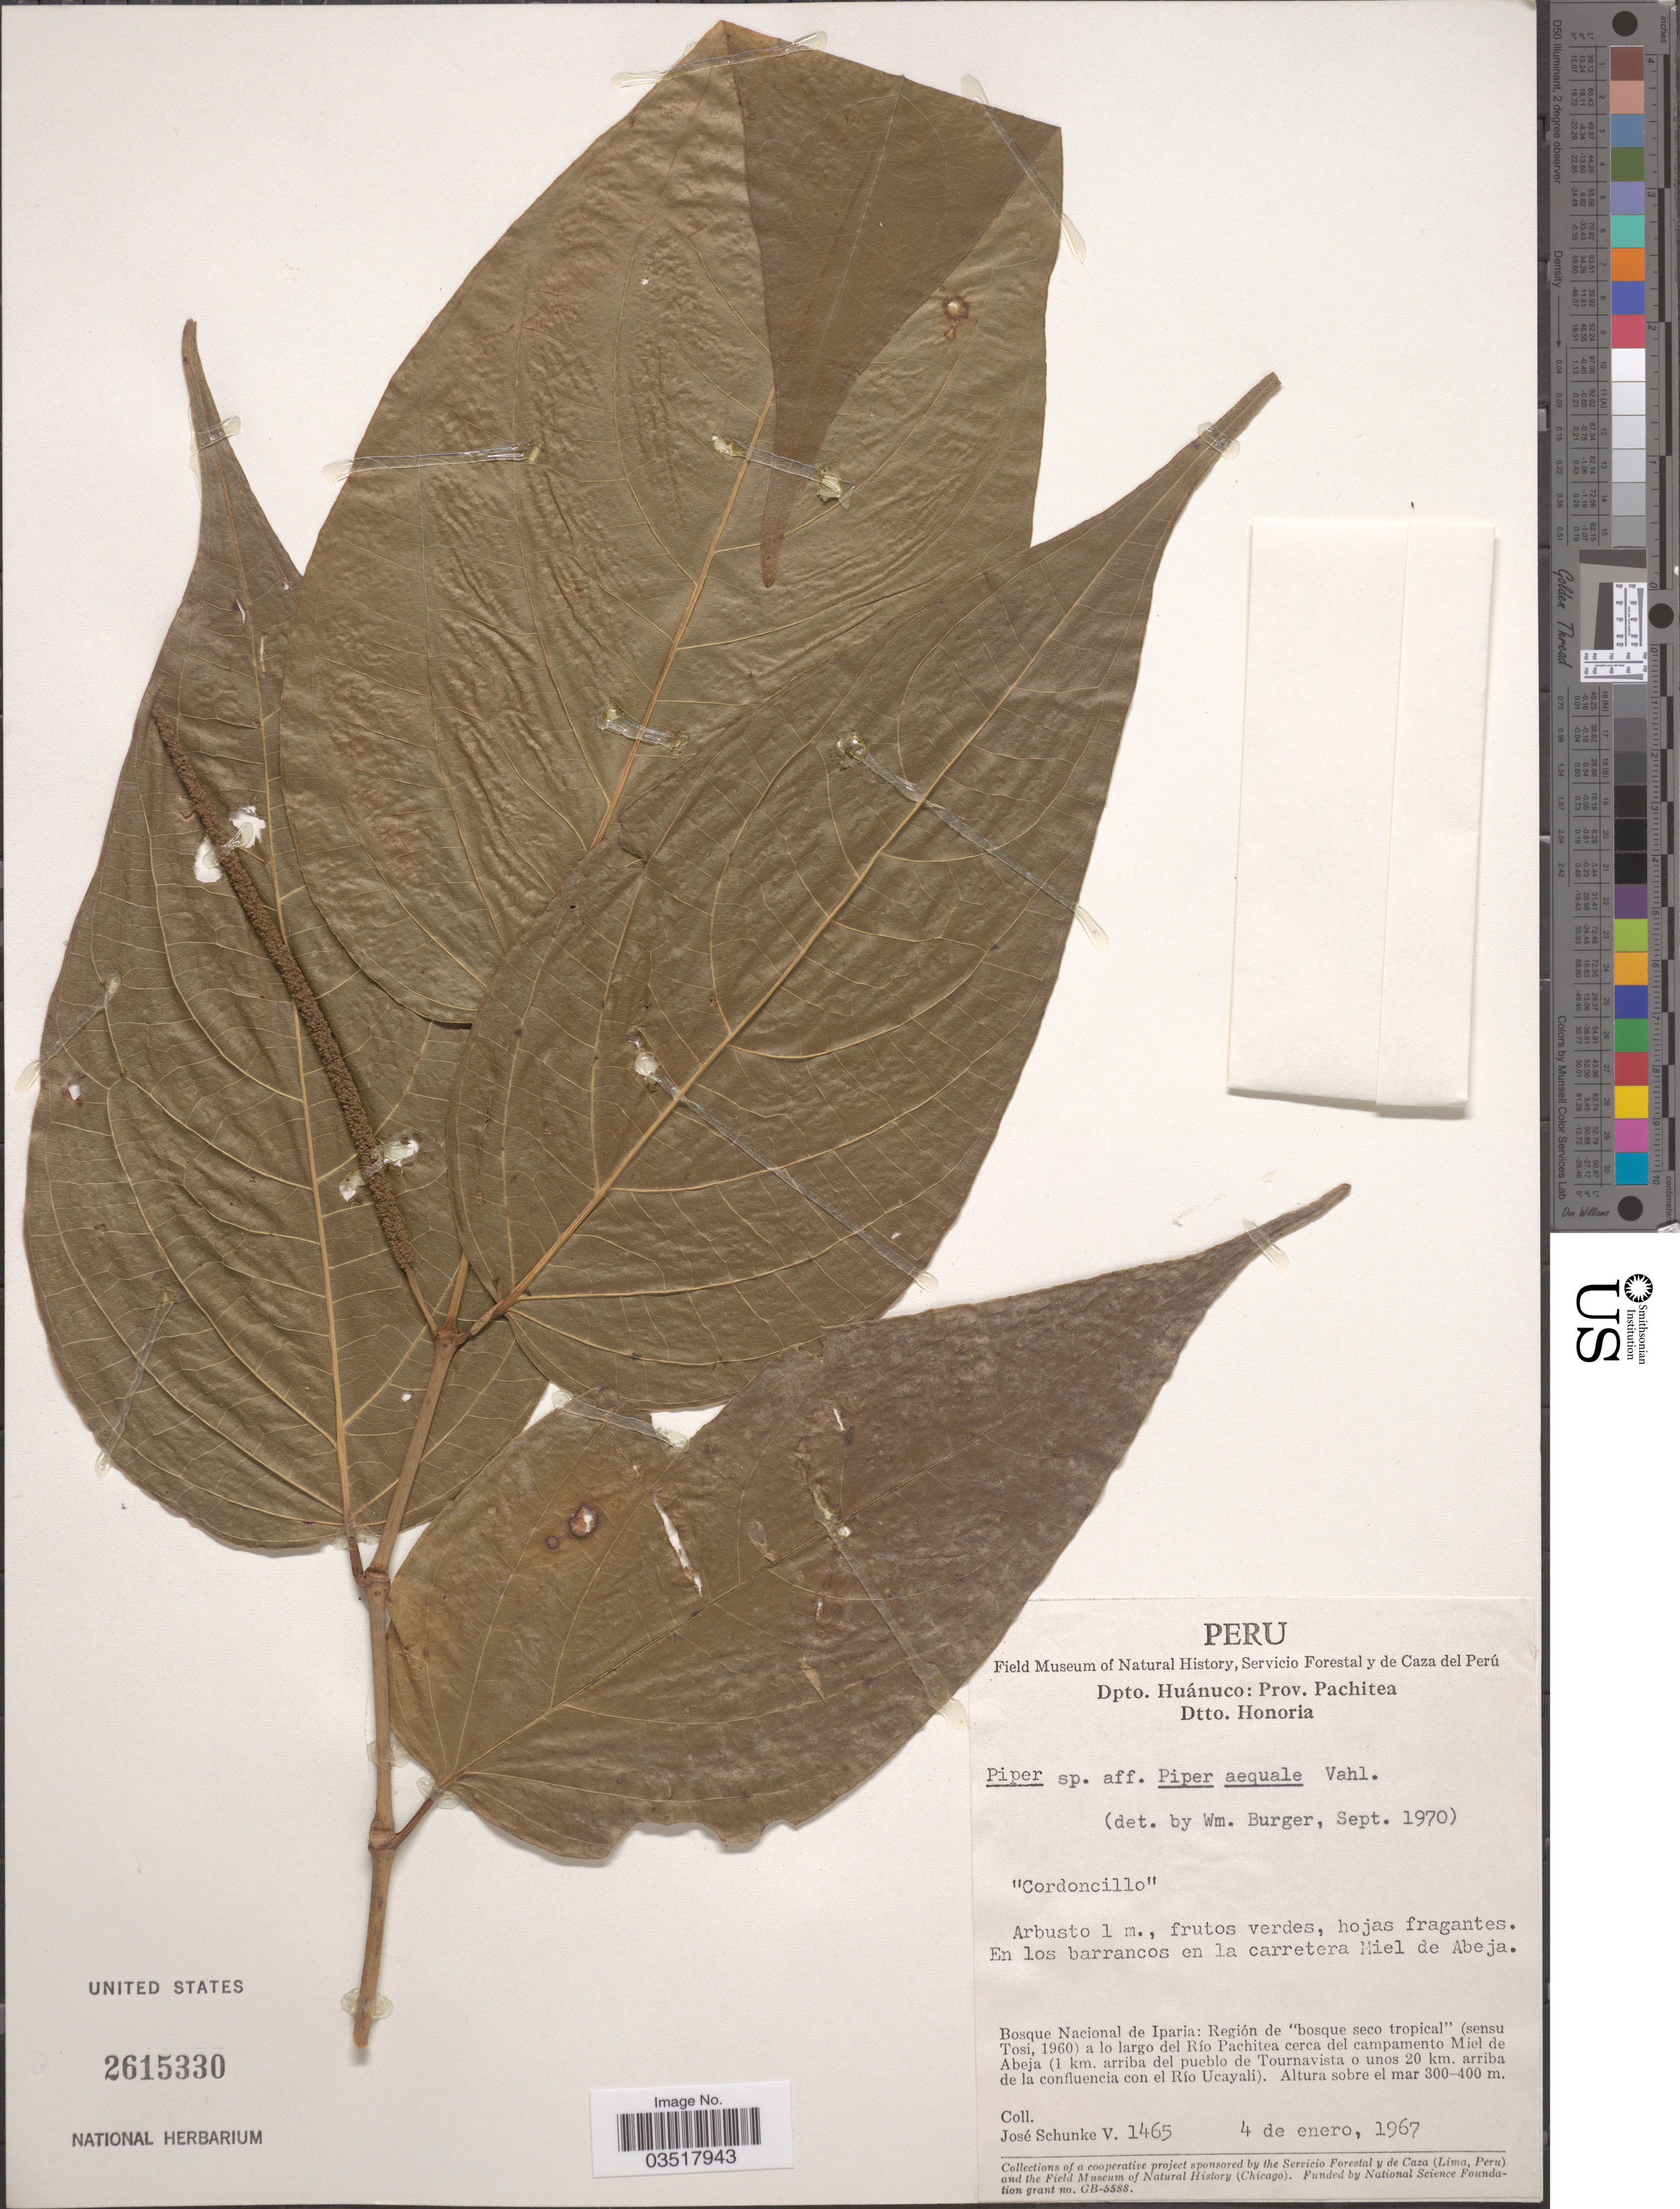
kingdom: Plantae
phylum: Tracheophyta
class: Magnoliopsida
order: Piperales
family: Piperaceae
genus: Piper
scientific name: Piper aequale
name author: Vahl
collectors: J. Schunke Vigo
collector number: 1465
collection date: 1967-01-04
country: Peru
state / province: Huánuco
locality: Dpto. Huánuco: Prov. Pachitea. Dtto. Honoria. En los barrancos en la carretera Miel de Abeja. Bosque Nacional de Iparia: Región de 'bosque seco tropical' (sensu Tosi, 1960) a lo largo del Río Pachitea cerca del campamento Miel de Abeja (1 km. arriba del pueblo de Tournavista o unos 20 km. arriba de la confluencia con el Río Ucayali).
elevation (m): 300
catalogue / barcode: US 2615330